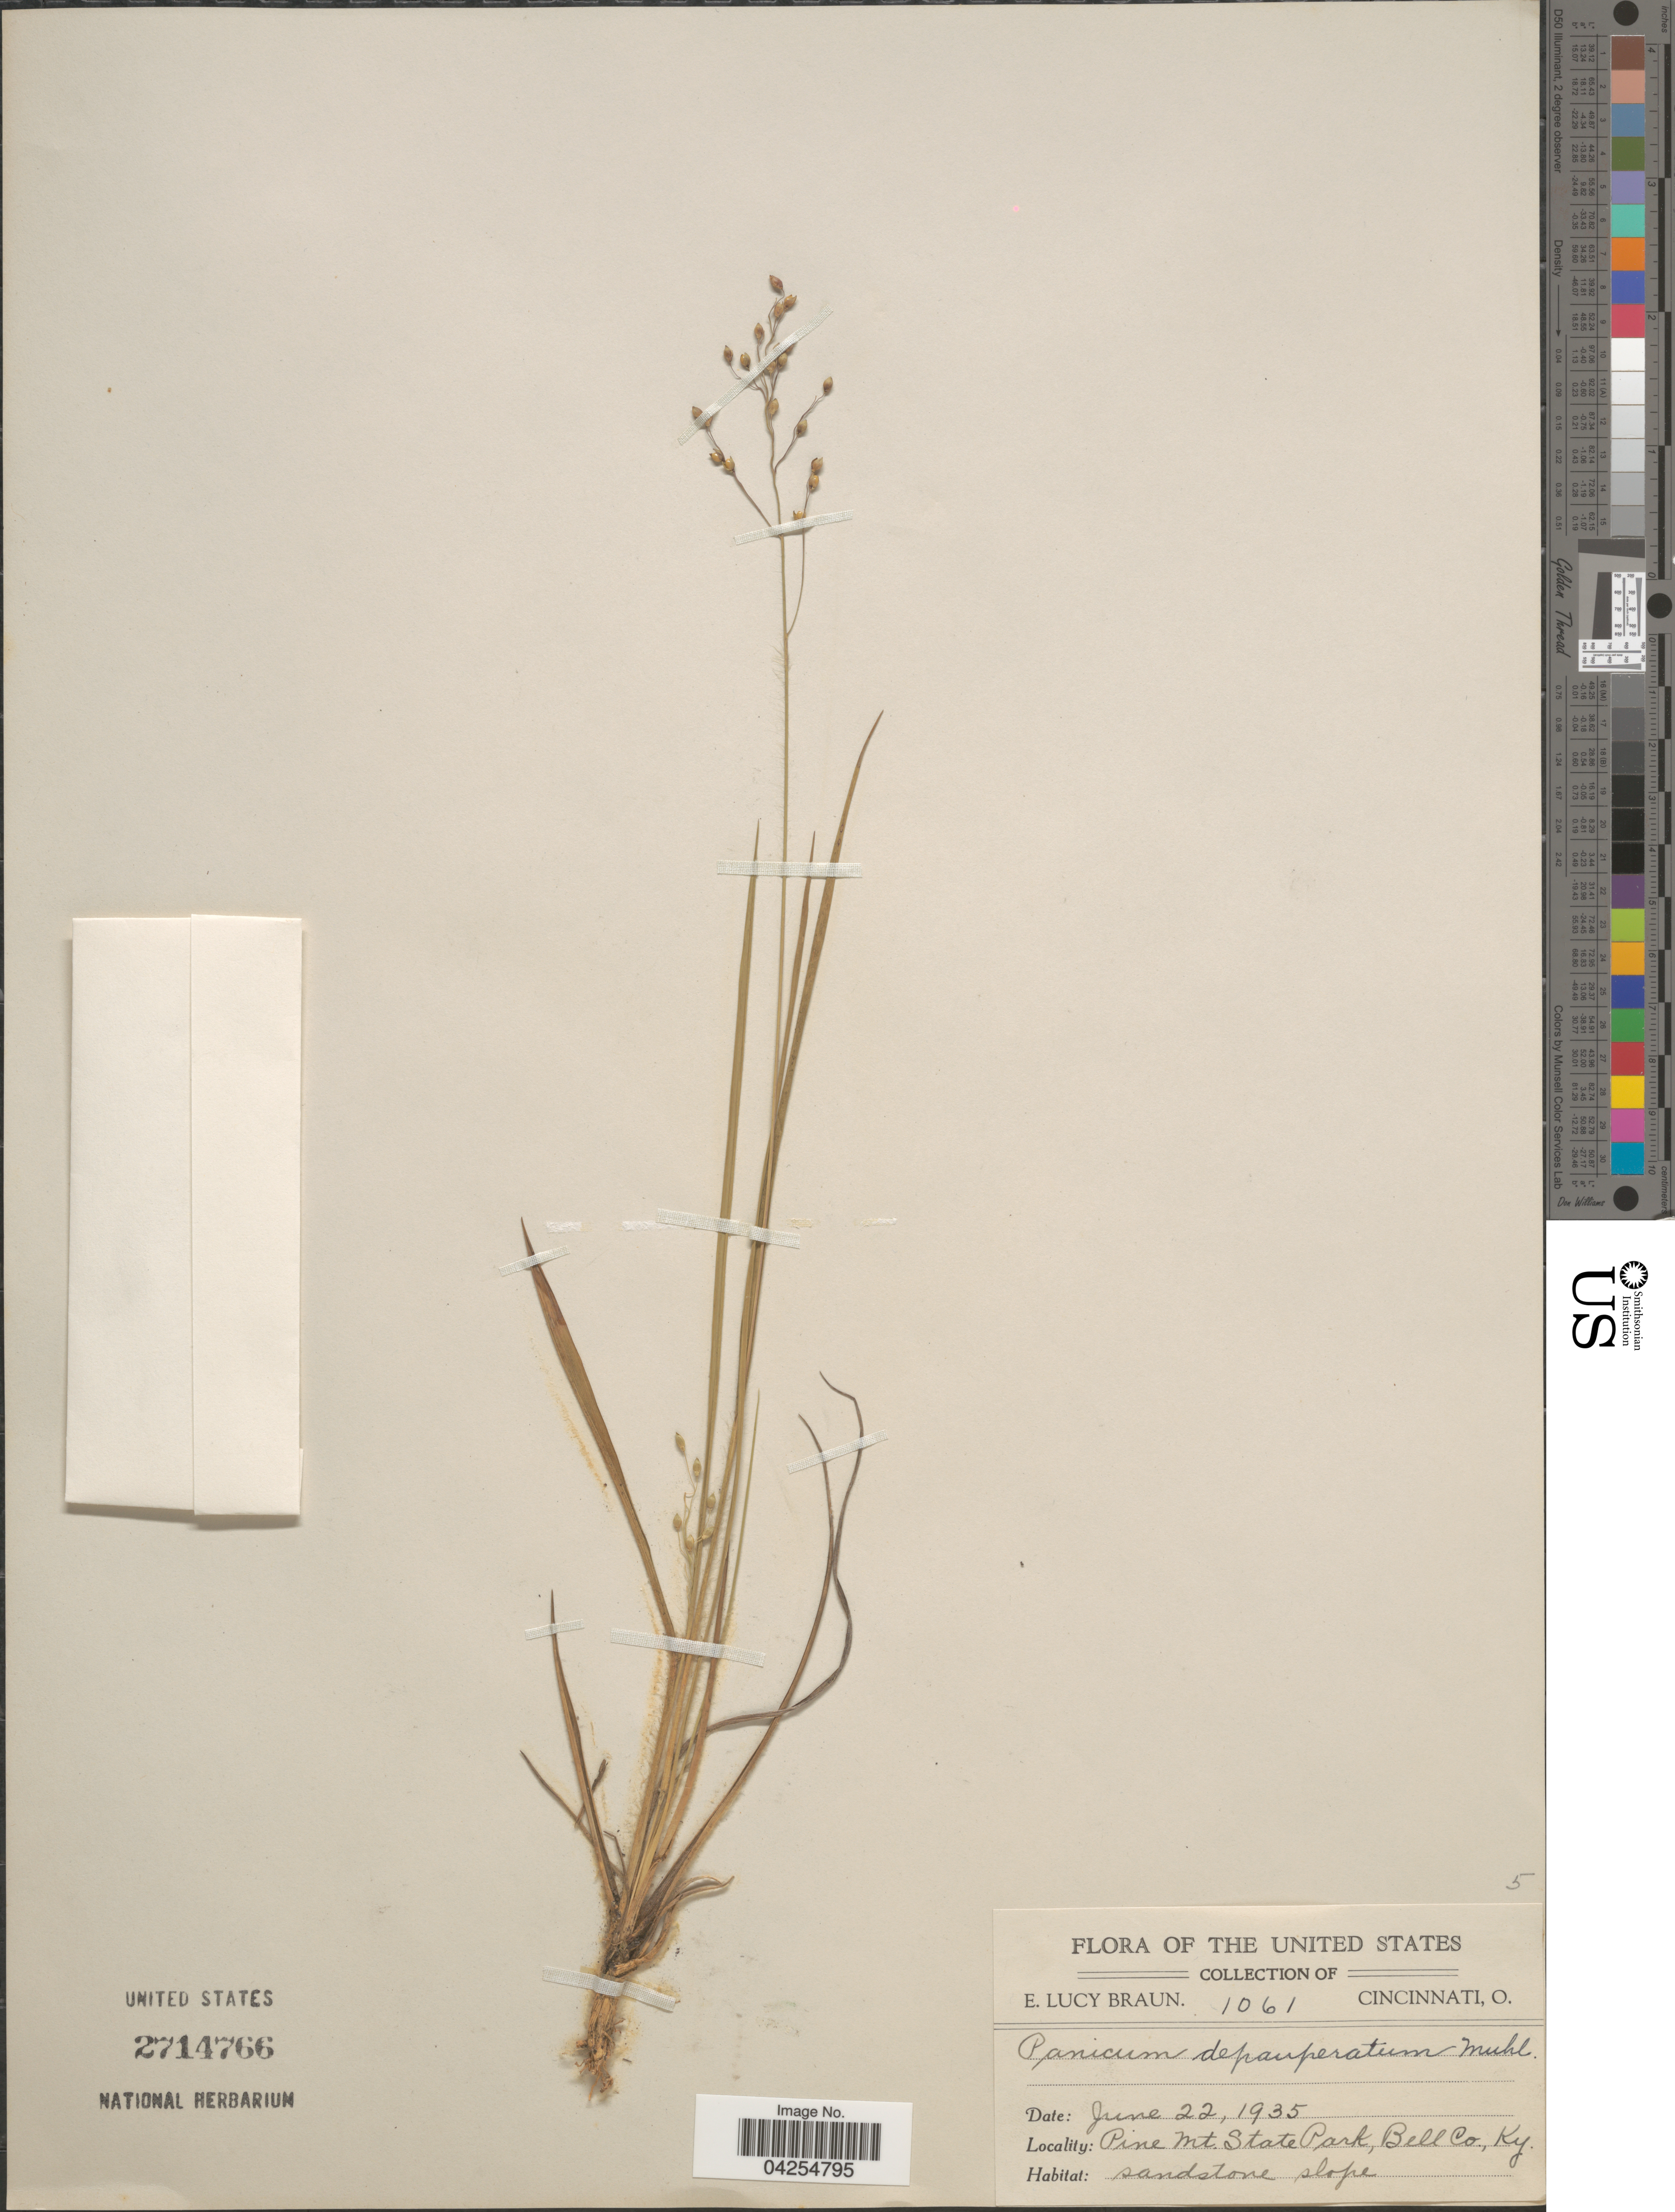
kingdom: Plantae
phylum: Tracheophyta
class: Liliopsida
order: Poales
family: Poaceae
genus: Dichanthelium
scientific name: Dichanthelium depauperatum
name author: (Muhl.) Gould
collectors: E. L. Braun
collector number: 1061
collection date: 1935-06-22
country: United States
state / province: Kentucky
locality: Pine Mt. State Park, Bell Co.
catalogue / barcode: US 2714766